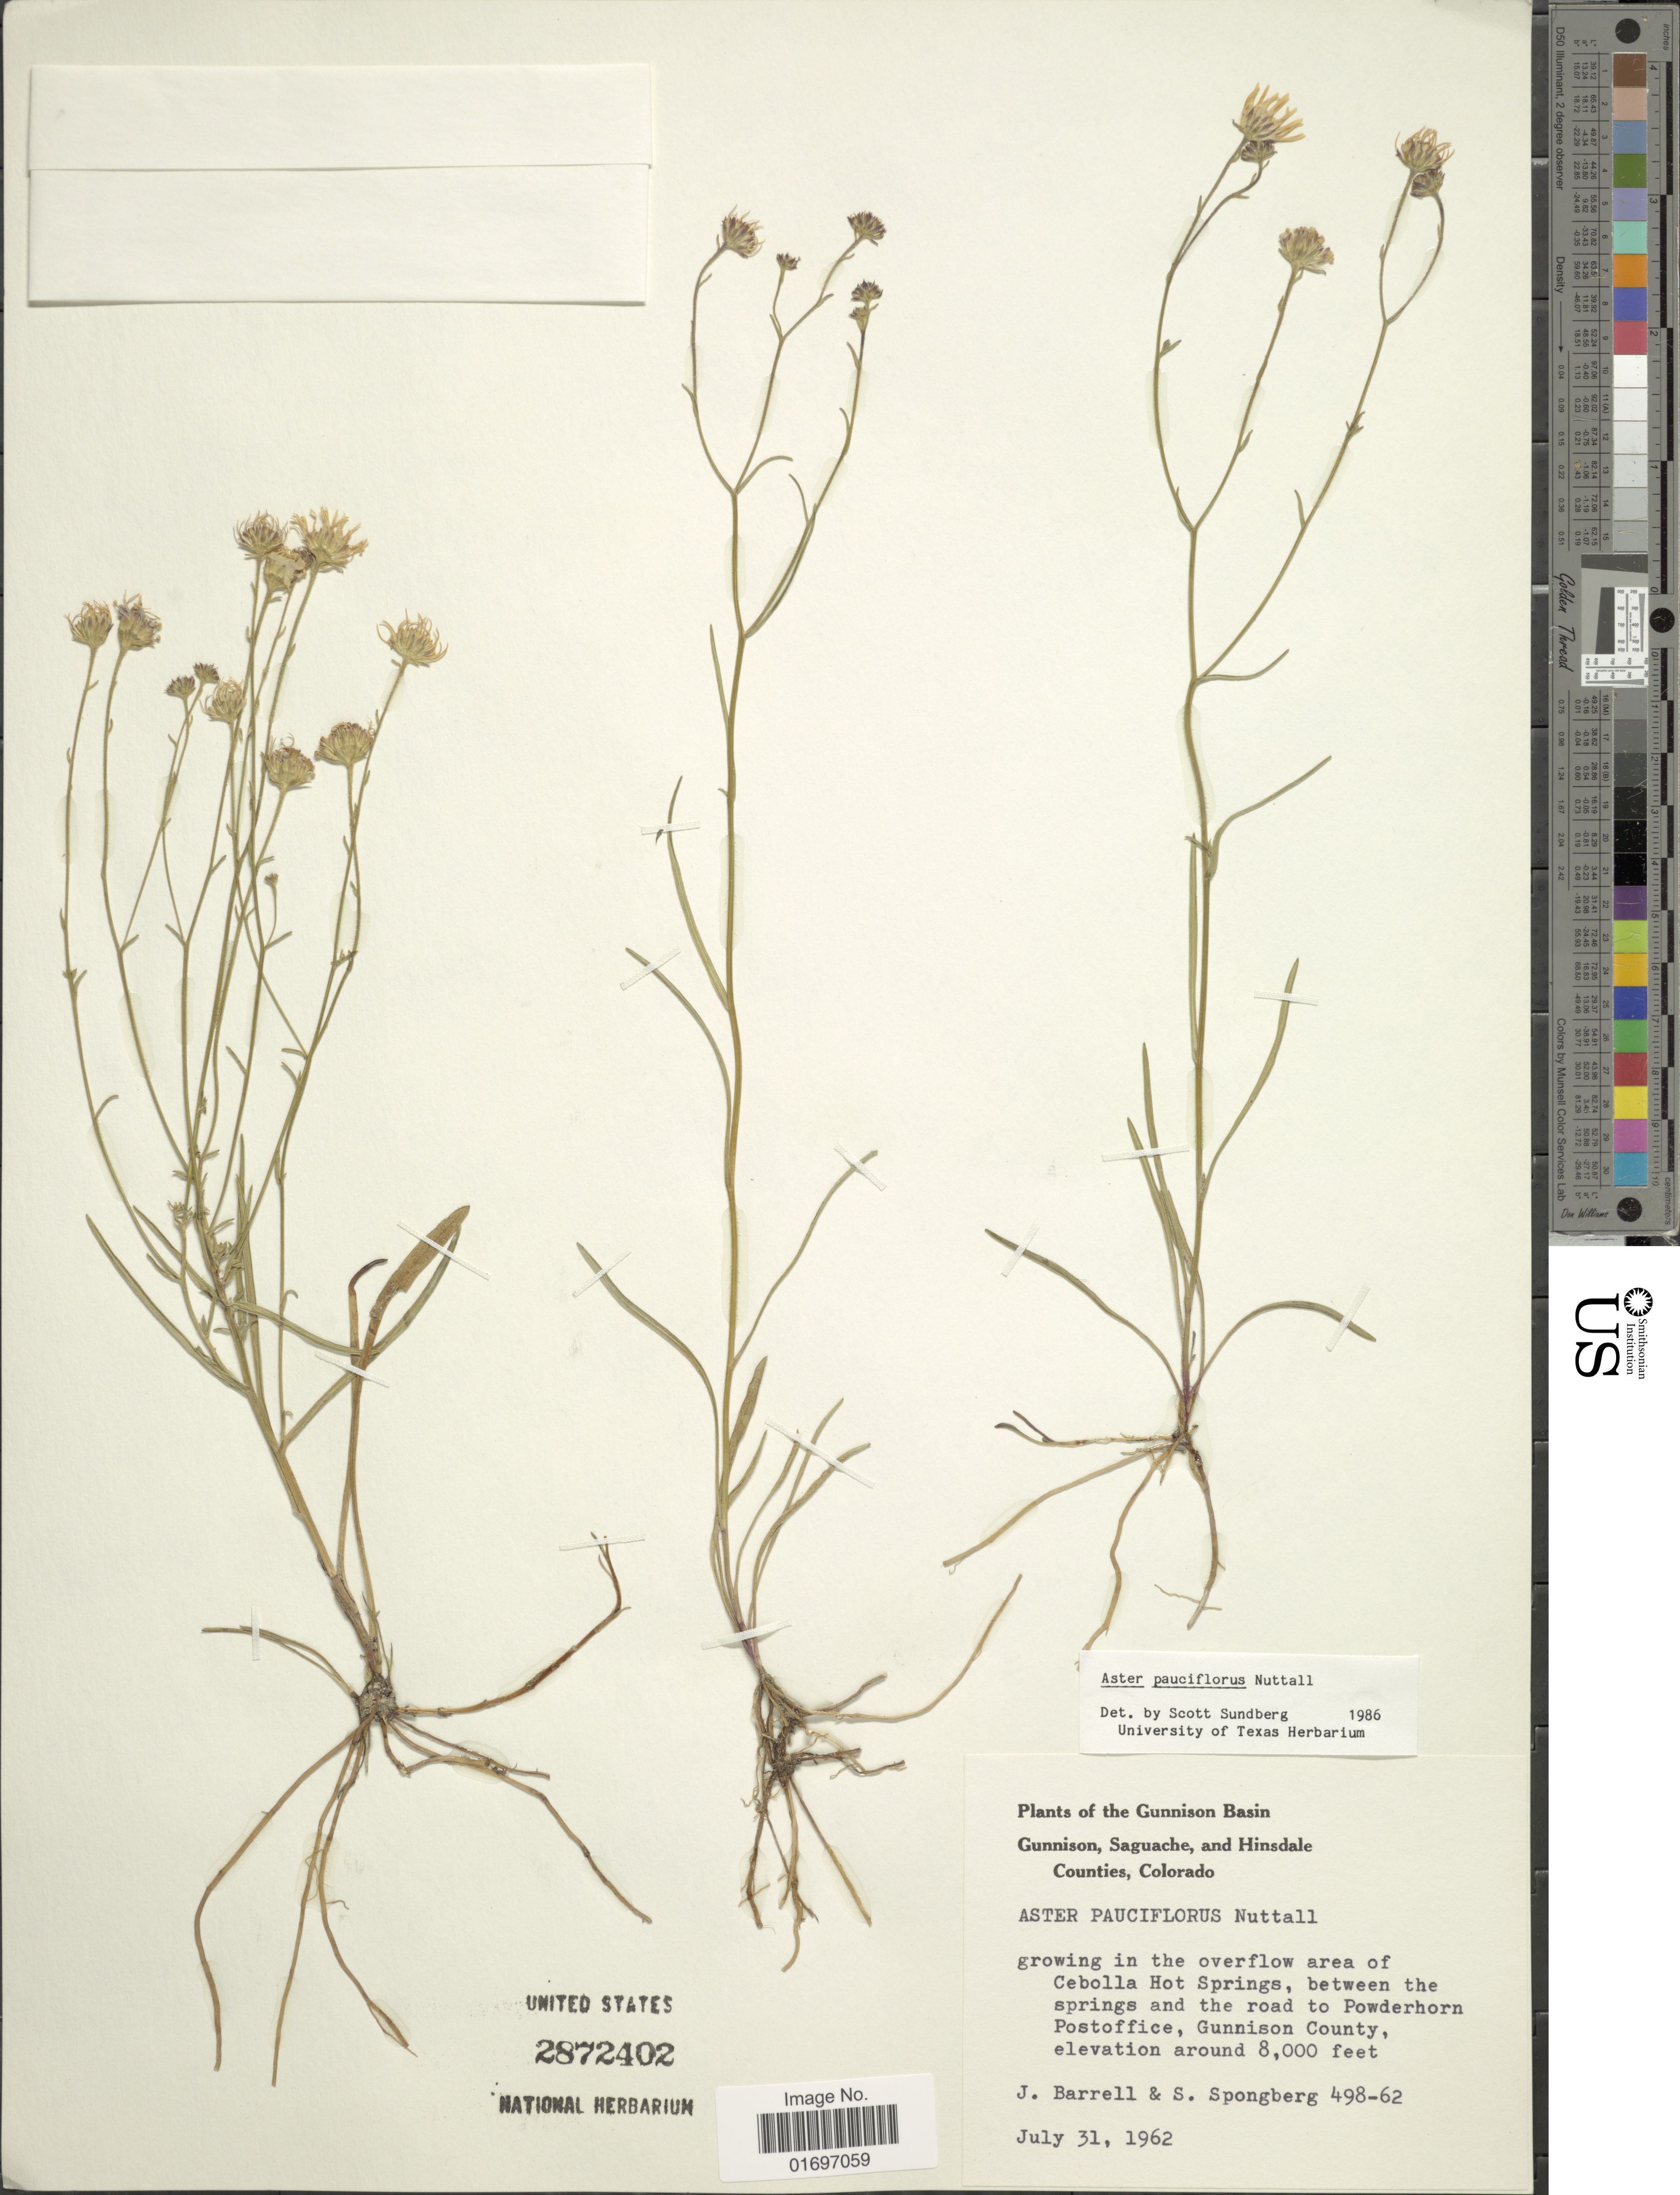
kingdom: Plantae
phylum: Tracheophyta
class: Magnoliopsida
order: Asterales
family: Asteraceae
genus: Almutaster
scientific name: Almutaster pauciflorus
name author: (Nutt.) Á. Löve & D. Löve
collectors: J. Barrell & S. A.Spongberg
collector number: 498-62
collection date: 1962-07-31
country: United States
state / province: Colorado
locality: Gunnison Basin. Gunnison, Saguache, and Hinsdale Counties, Colorado. Growing in the overflow area of Cebolla Hot Springs, between the springs and the road to Powderhorn Postoffice, Gunnison County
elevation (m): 2438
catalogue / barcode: US 2872402